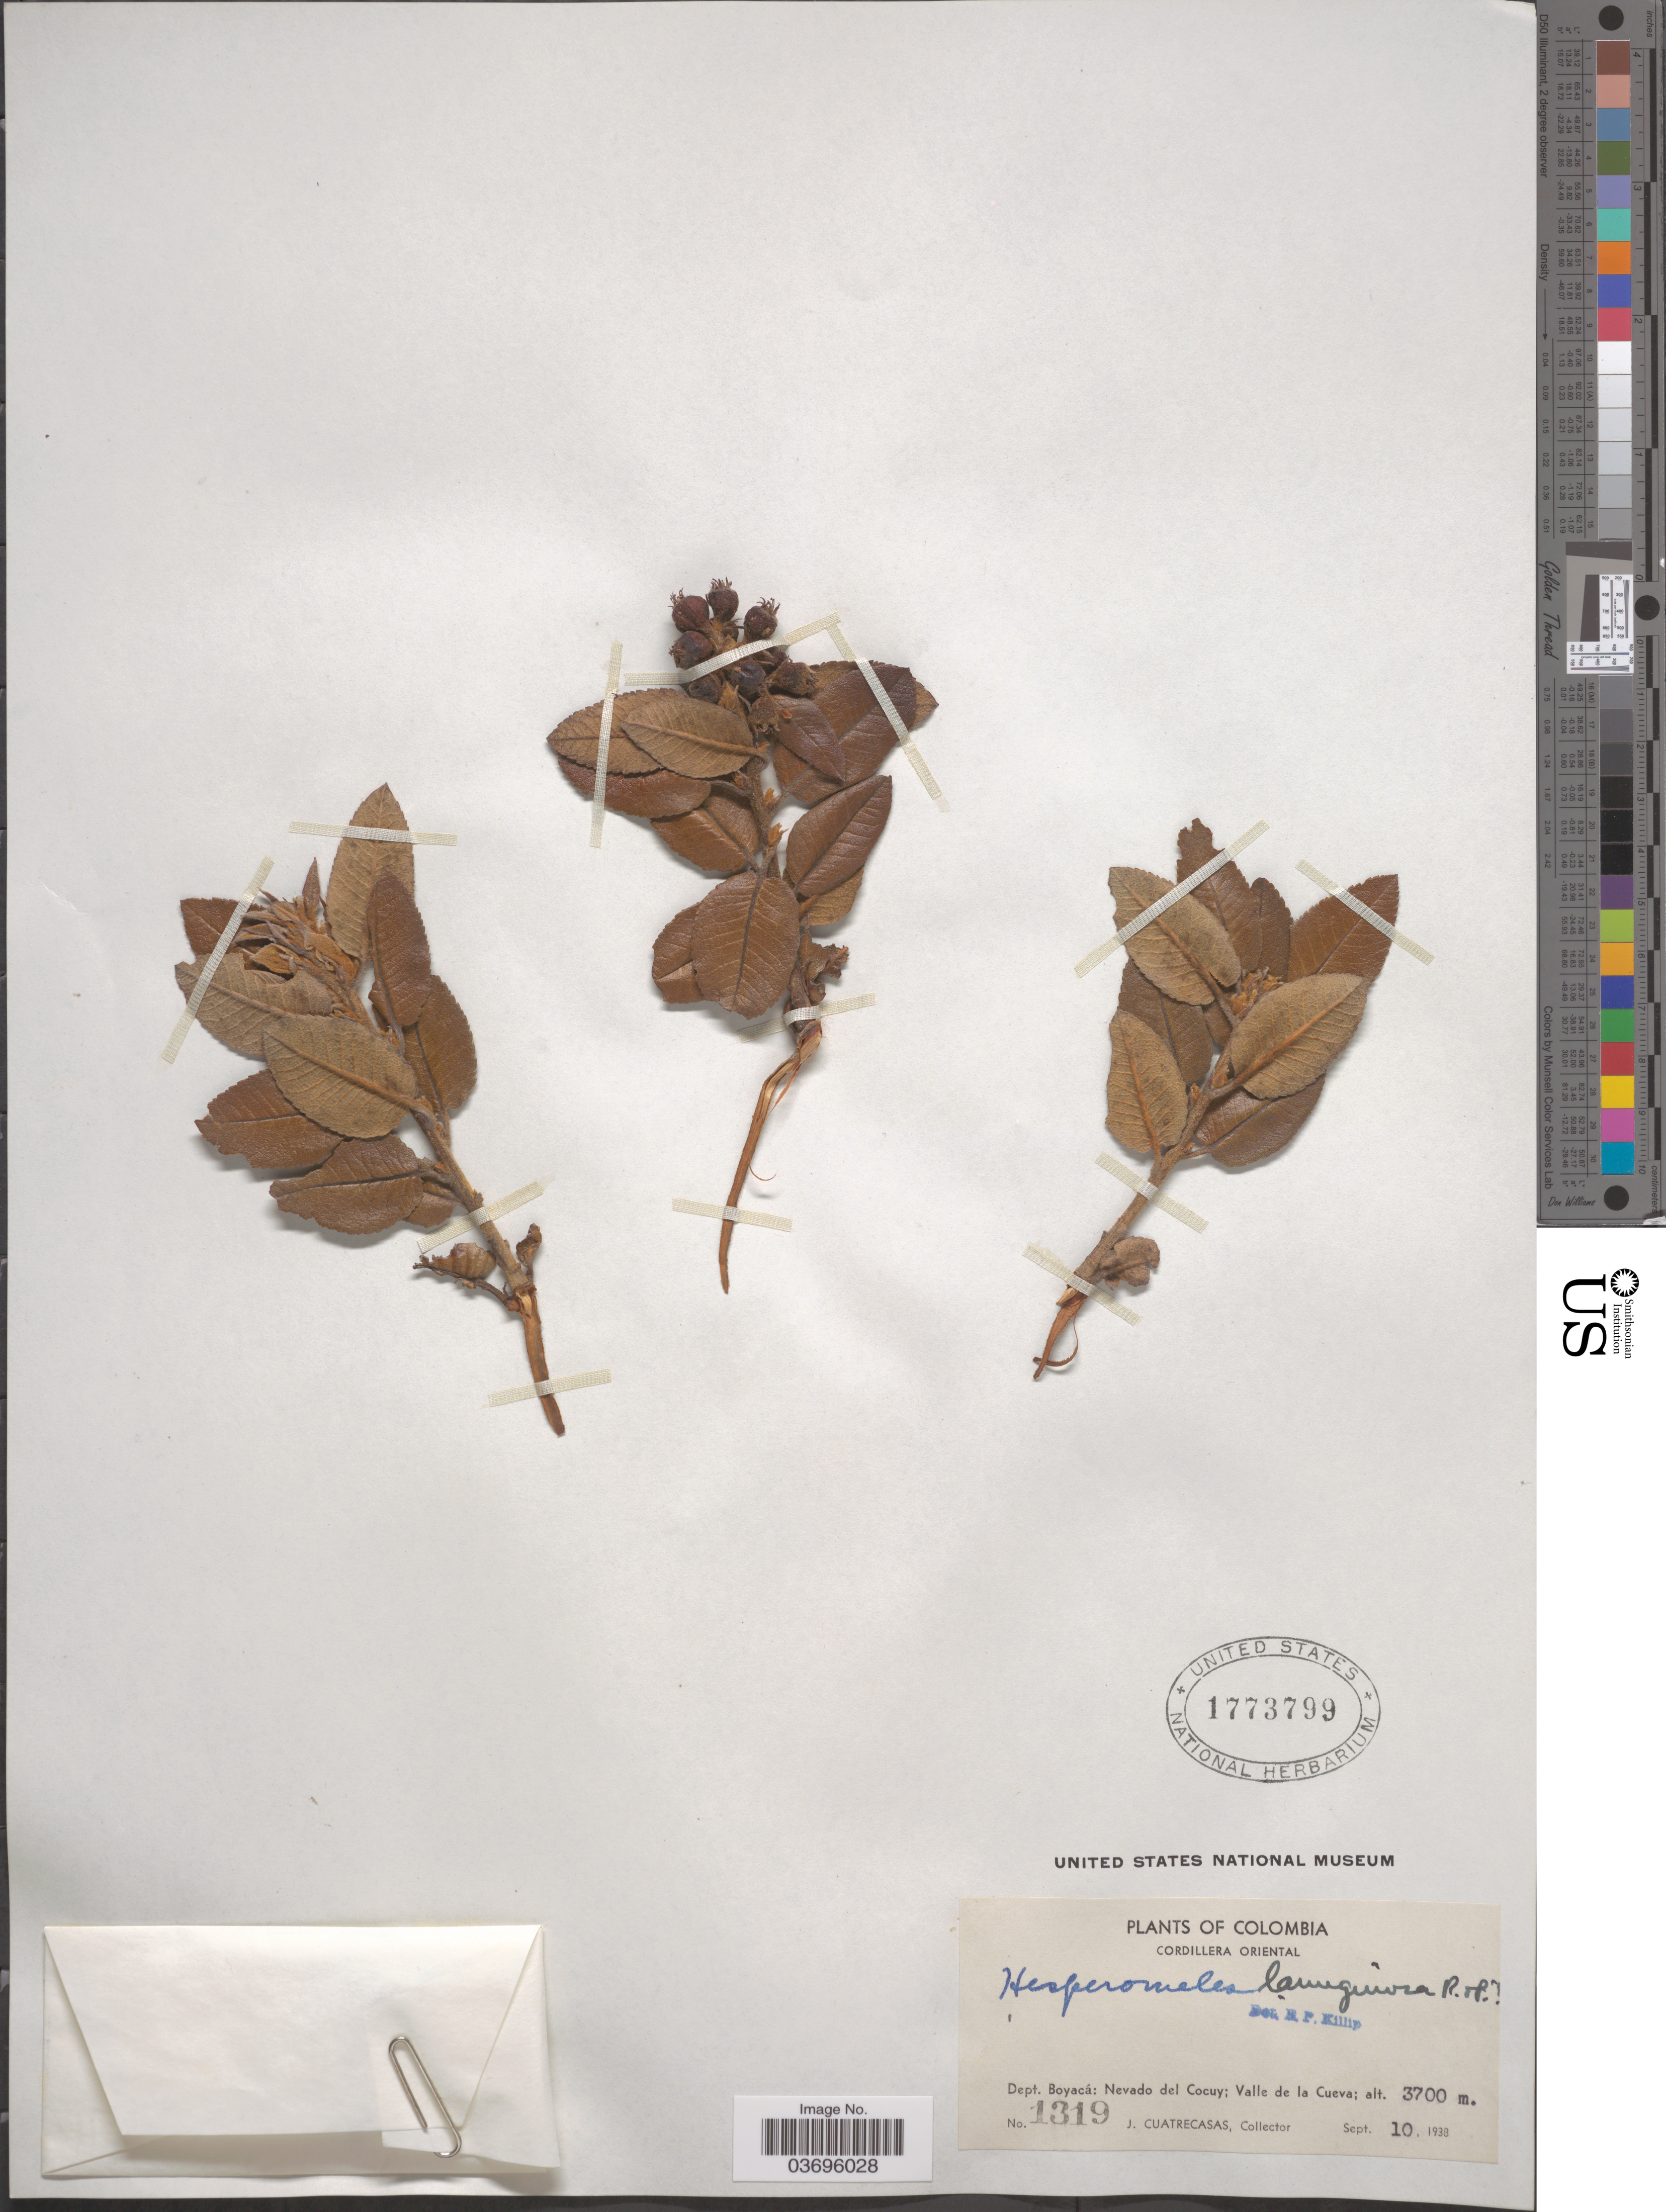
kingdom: Plantae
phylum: Tracheophyta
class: Magnoliopsida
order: Rosales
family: Rosaceae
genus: Hesperomeles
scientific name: Hesperomeles ferruginea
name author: (Juss. ex Pers.) Benth.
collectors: J. Cuatrecasas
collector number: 1319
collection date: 1938-09-10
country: Colombia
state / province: Boyacá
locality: Cordillera Oriental. Dept. Boyacá: Nevado del Cocuy; Valle de la Cueva.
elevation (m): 3700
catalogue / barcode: US 1773799